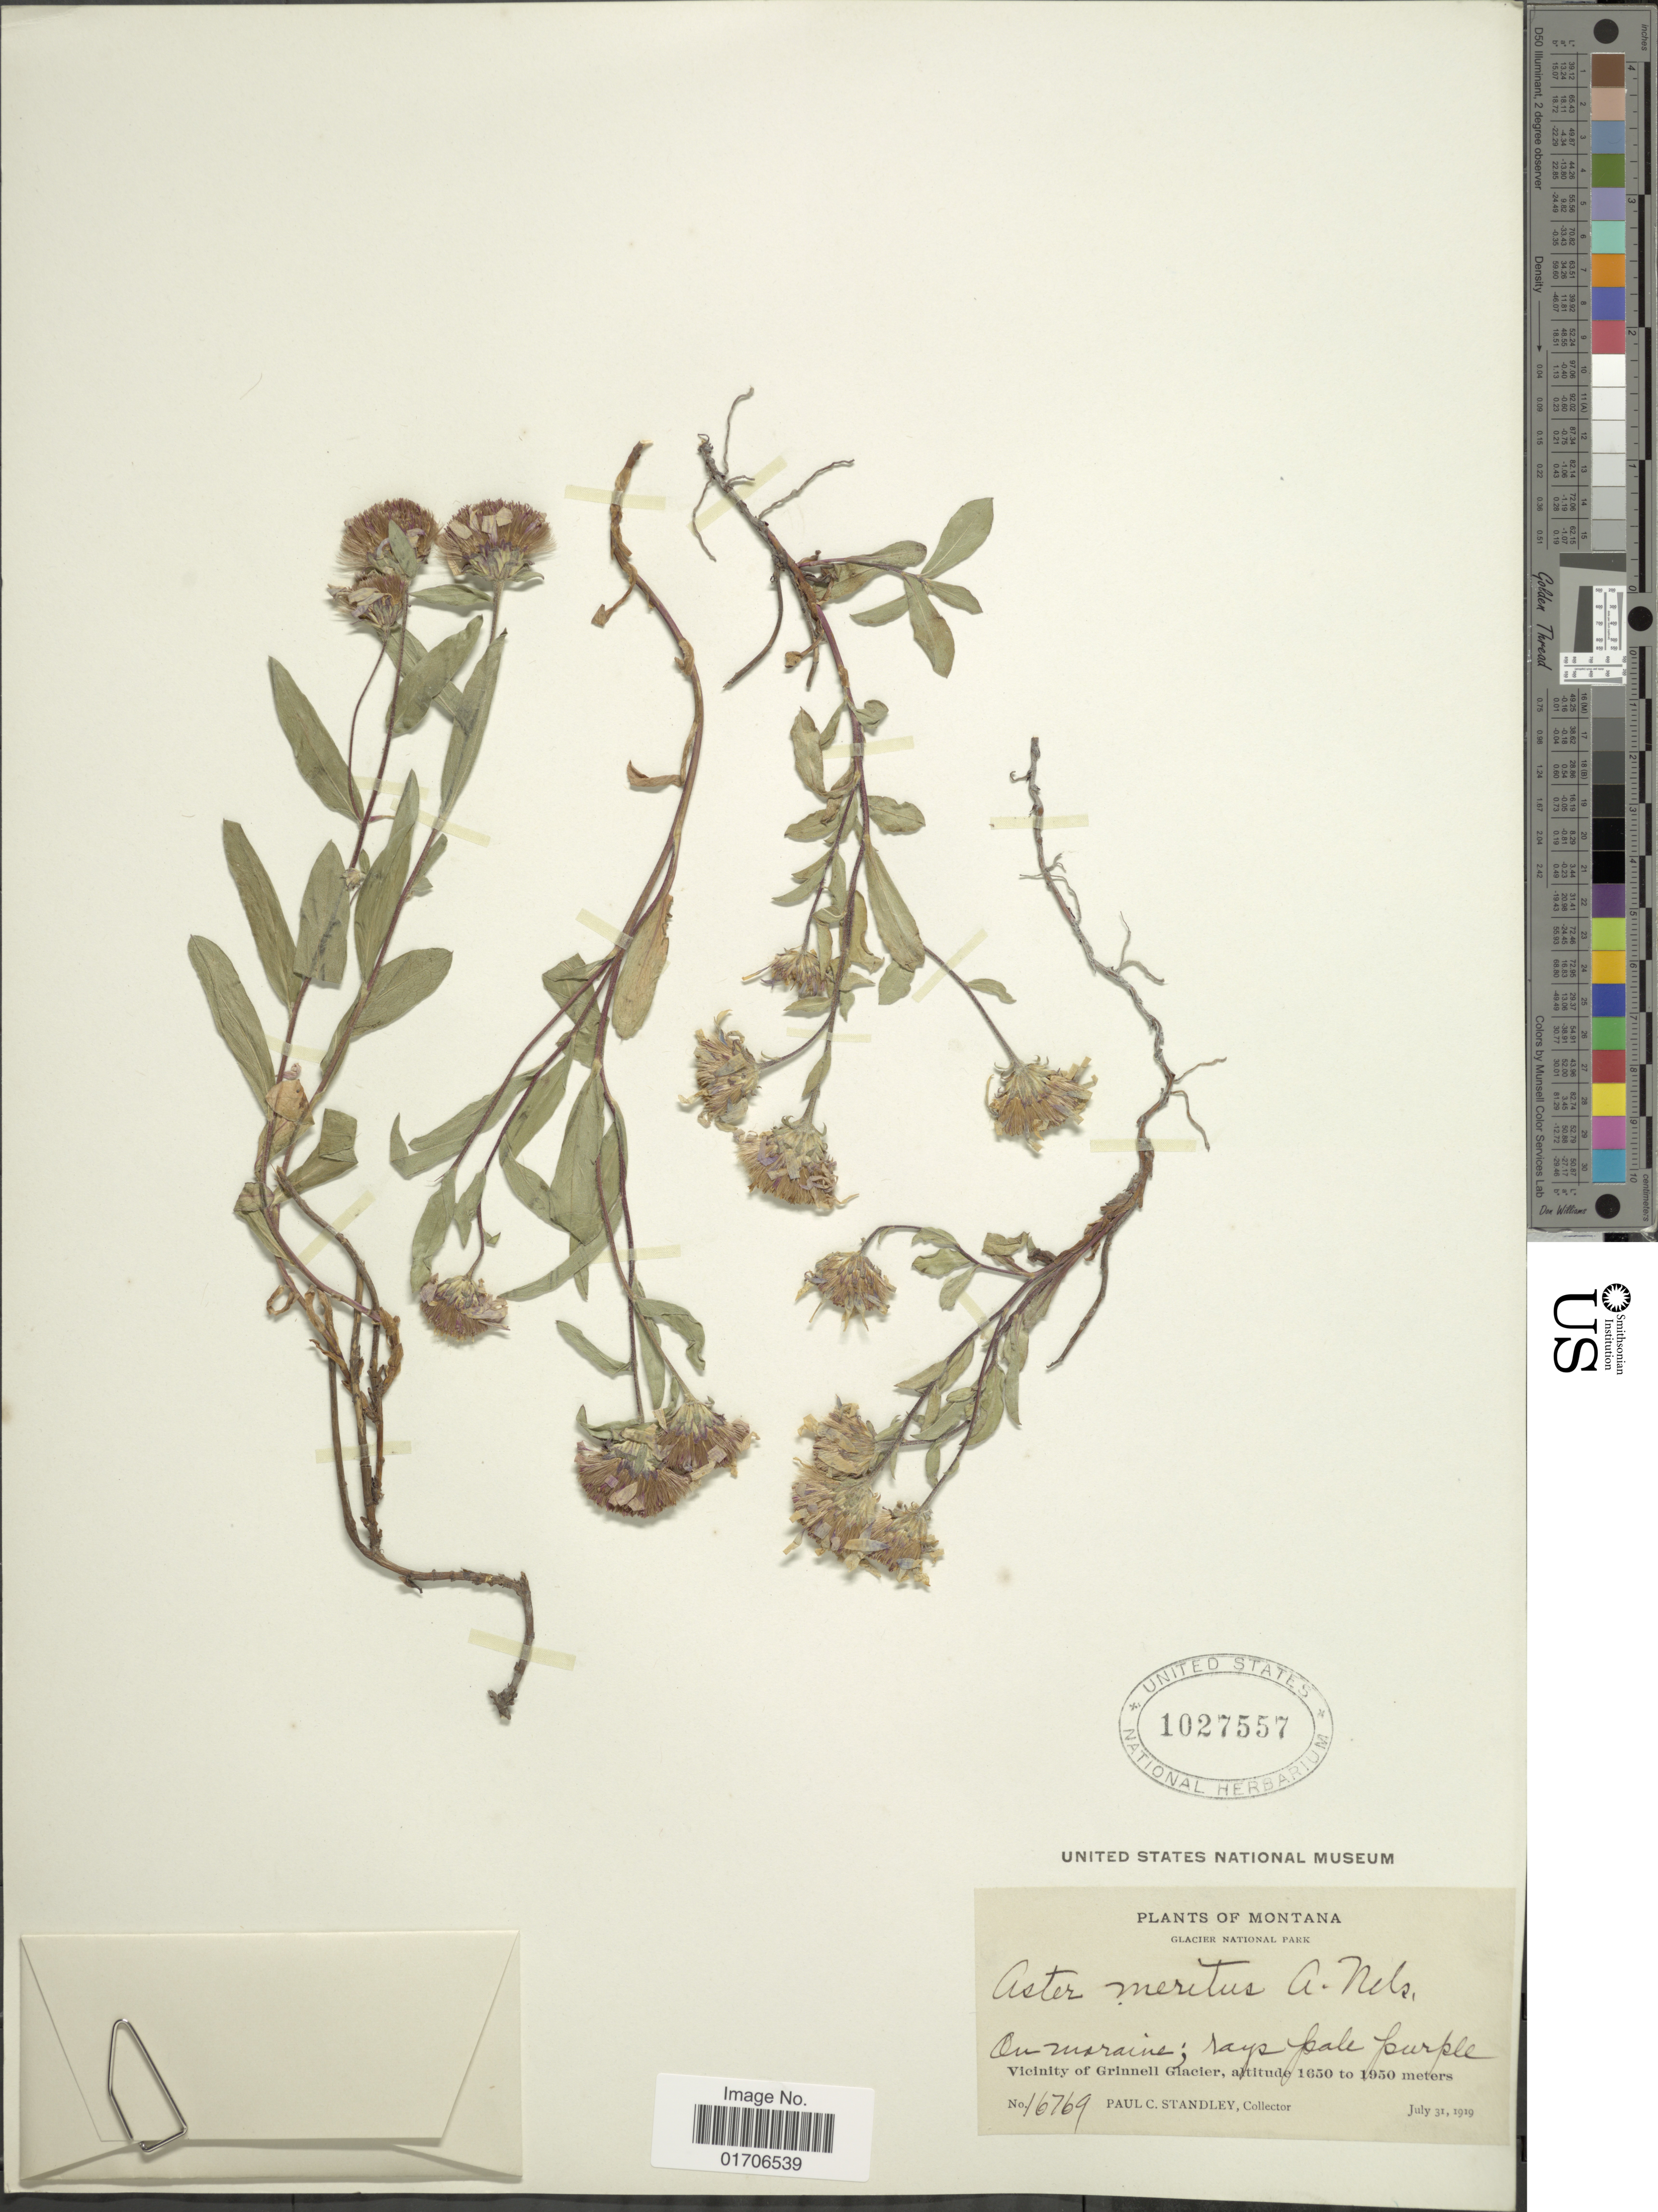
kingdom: Plantae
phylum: Tracheophyta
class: Magnoliopsida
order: Asterales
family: Asteraceae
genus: Eurybia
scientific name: Eurybia merita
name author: (A. Nelson) G.L. Nesom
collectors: P. C. Standley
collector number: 16769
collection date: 1919-07-31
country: United States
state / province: Montana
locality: Glacier National Park. Vicinity of Grinnell Glacier.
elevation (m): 1650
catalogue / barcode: US 1027557